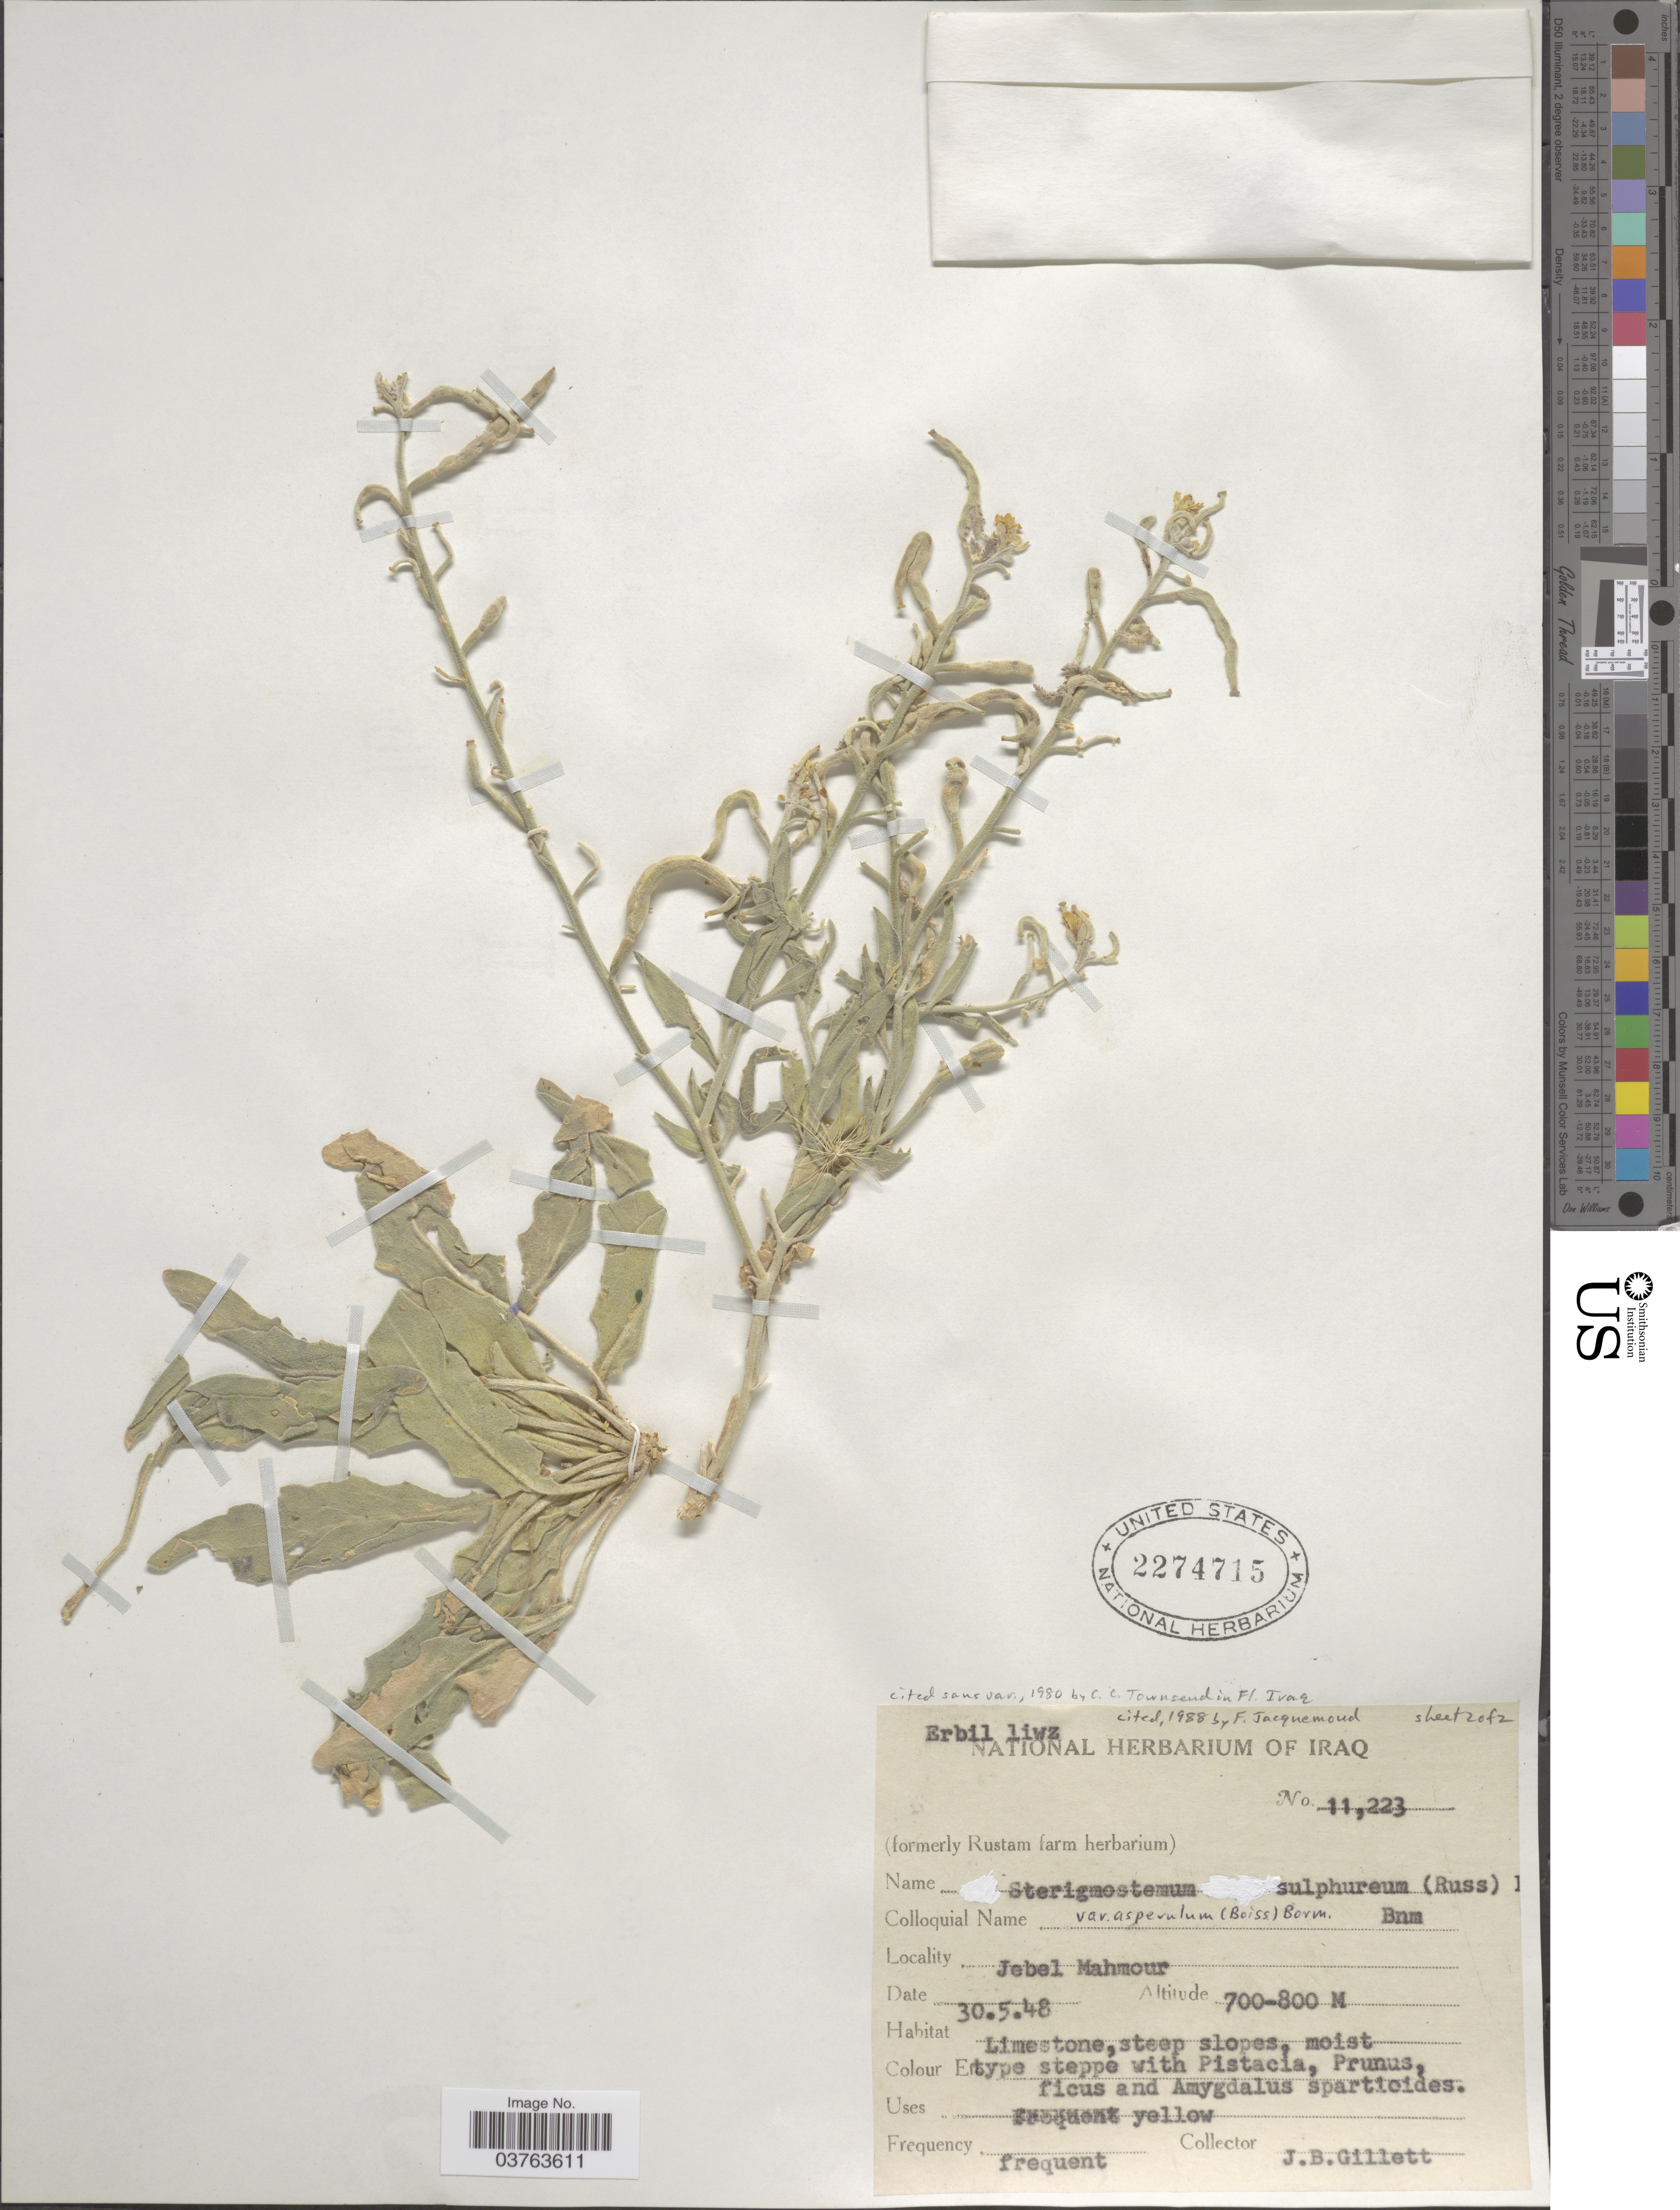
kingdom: Plantae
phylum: Tracheophyta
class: Magnoliopsida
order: Brassicales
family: Brassicaceae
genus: Sterigmostemum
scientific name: Sterigmostemum sulphureum var. asperulum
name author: (Boiss.) Bornm.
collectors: J. B. Gillett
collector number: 11223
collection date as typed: Transcribed d/m/y: 30/5/48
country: Iraq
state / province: Arbīl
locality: Erbil liwz. Jebel Mahmour.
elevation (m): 700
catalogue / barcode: US 2274715